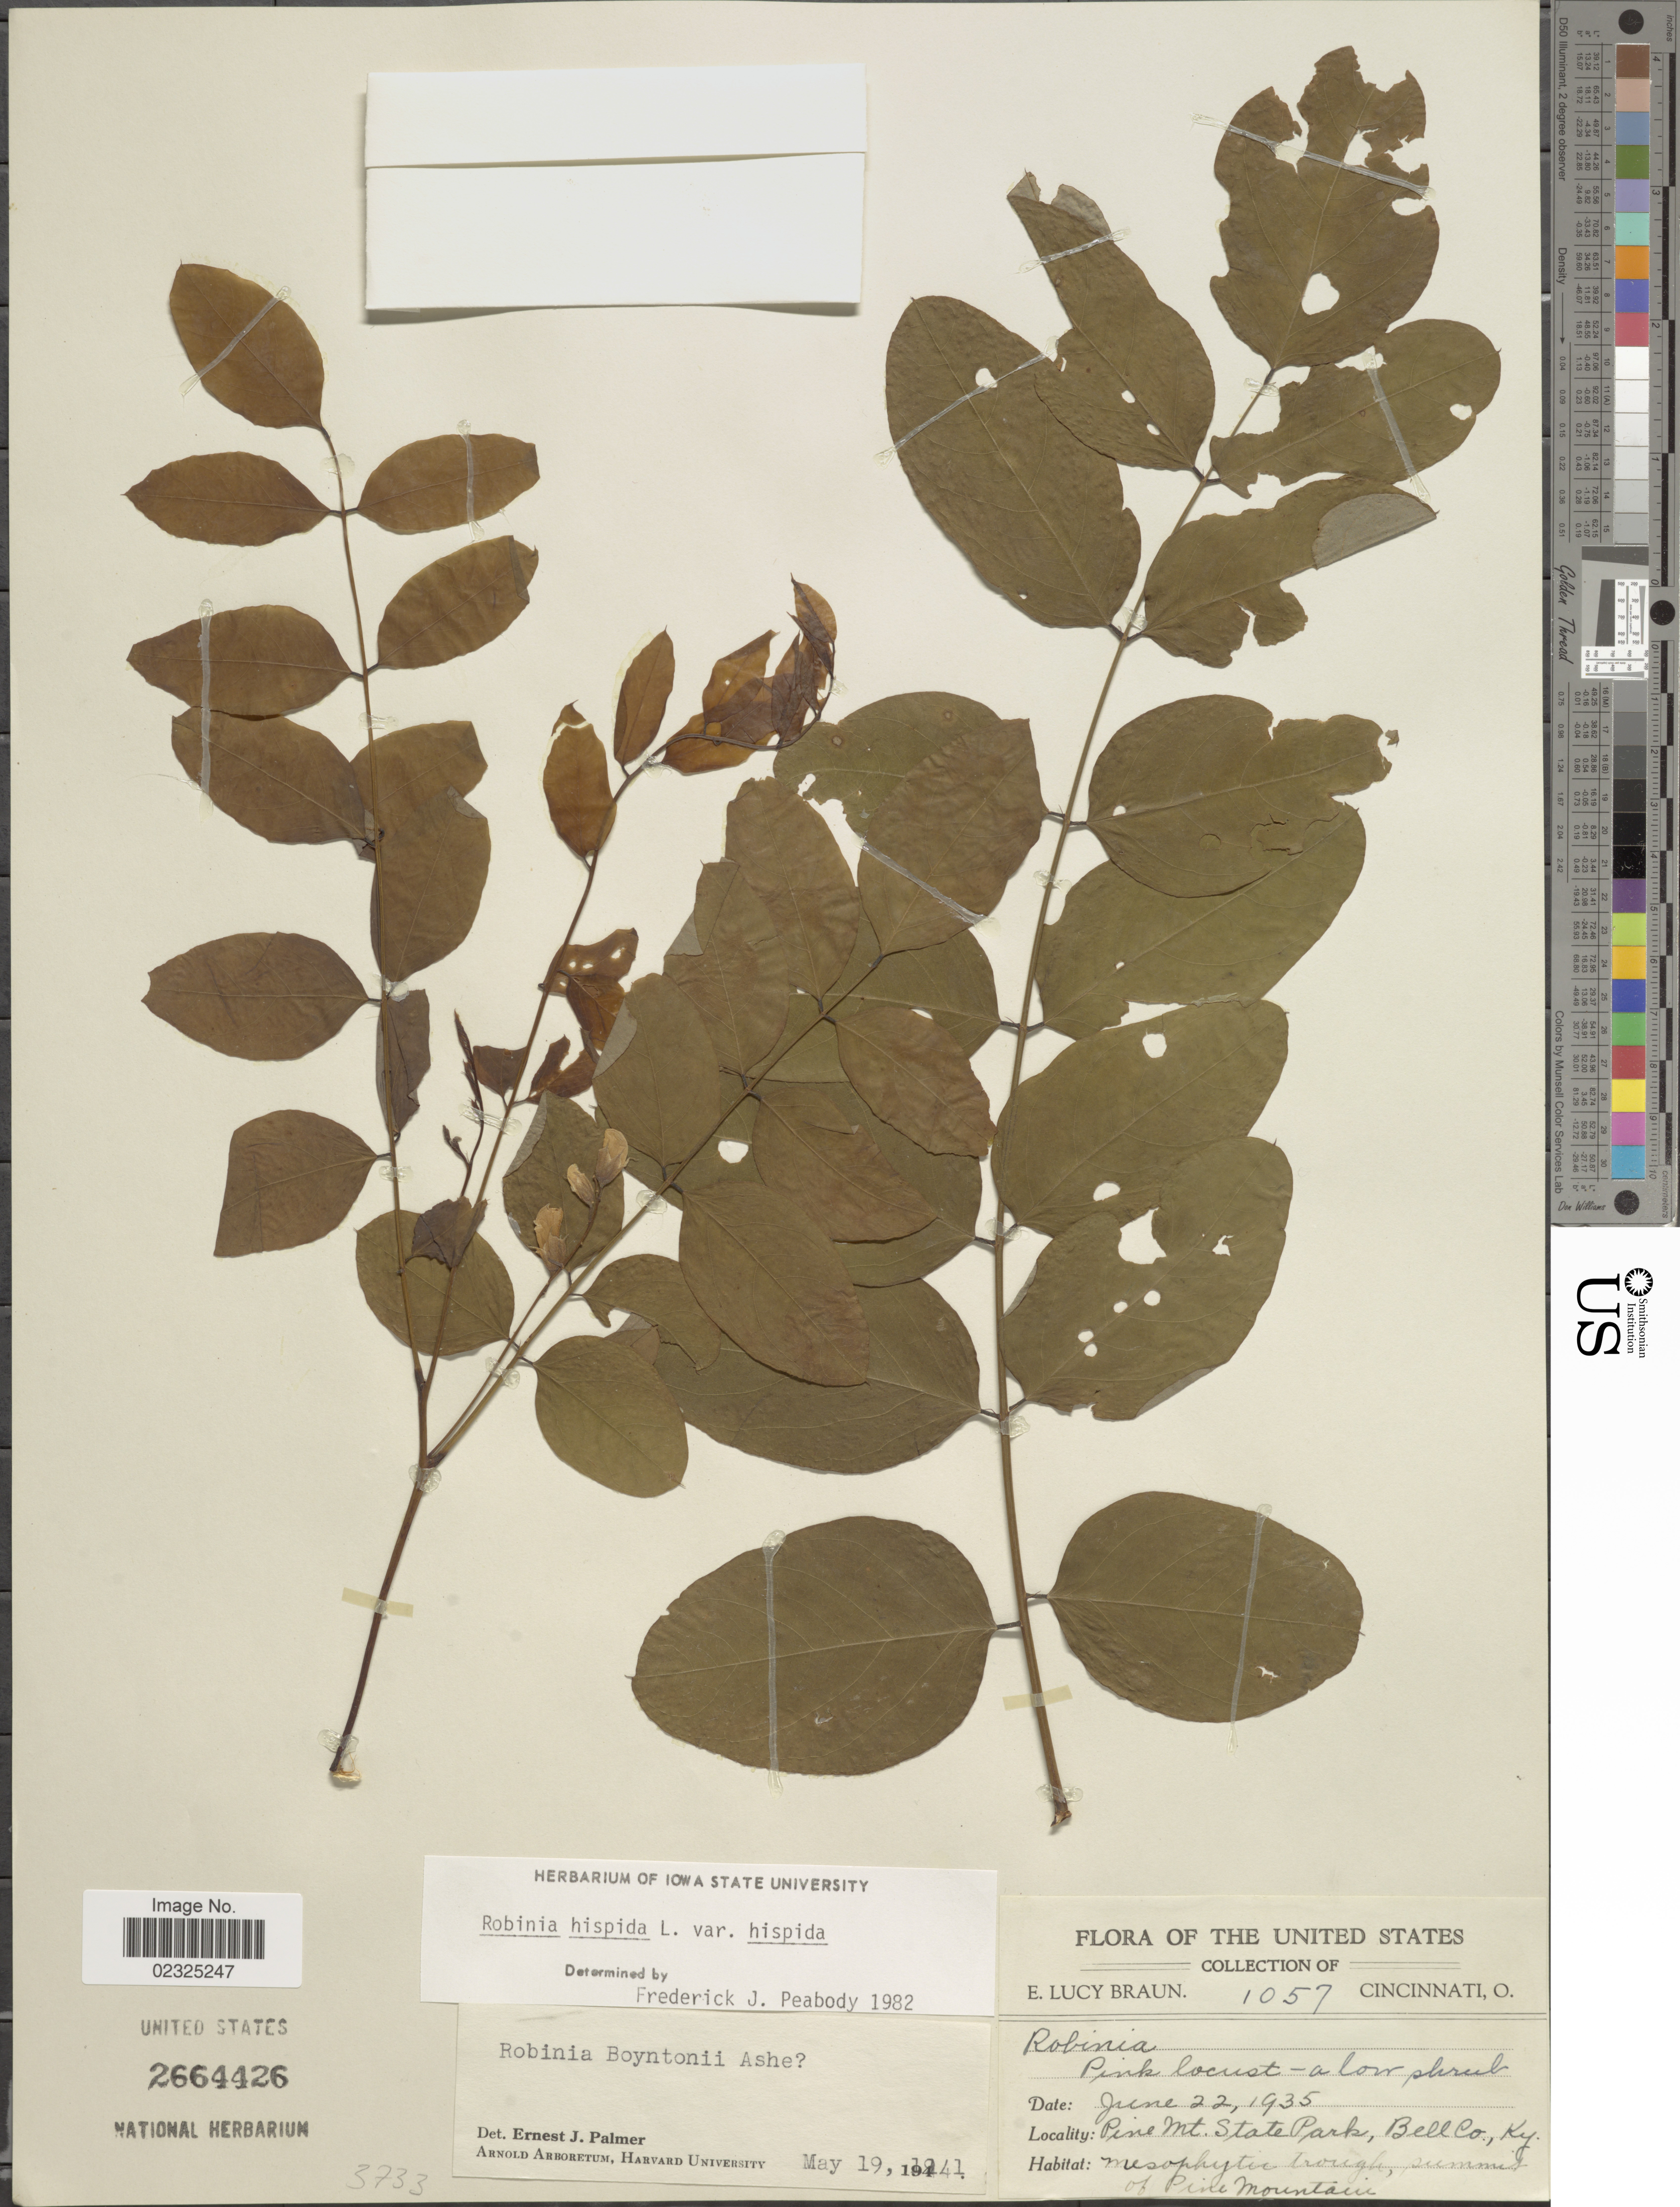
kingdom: Plantae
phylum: Tracheophyta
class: Magnoliopsida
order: Fabales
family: Fabaceae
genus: Robinia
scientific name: Robinia hispida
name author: L.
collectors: E. L. Braun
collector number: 1057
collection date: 1935-06-22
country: United States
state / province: Kentucky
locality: Pine Mt. State Park, Bell Co., Mesophyter trough, summit of Pine Mountain, Cincinnati, O.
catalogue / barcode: US 2664426